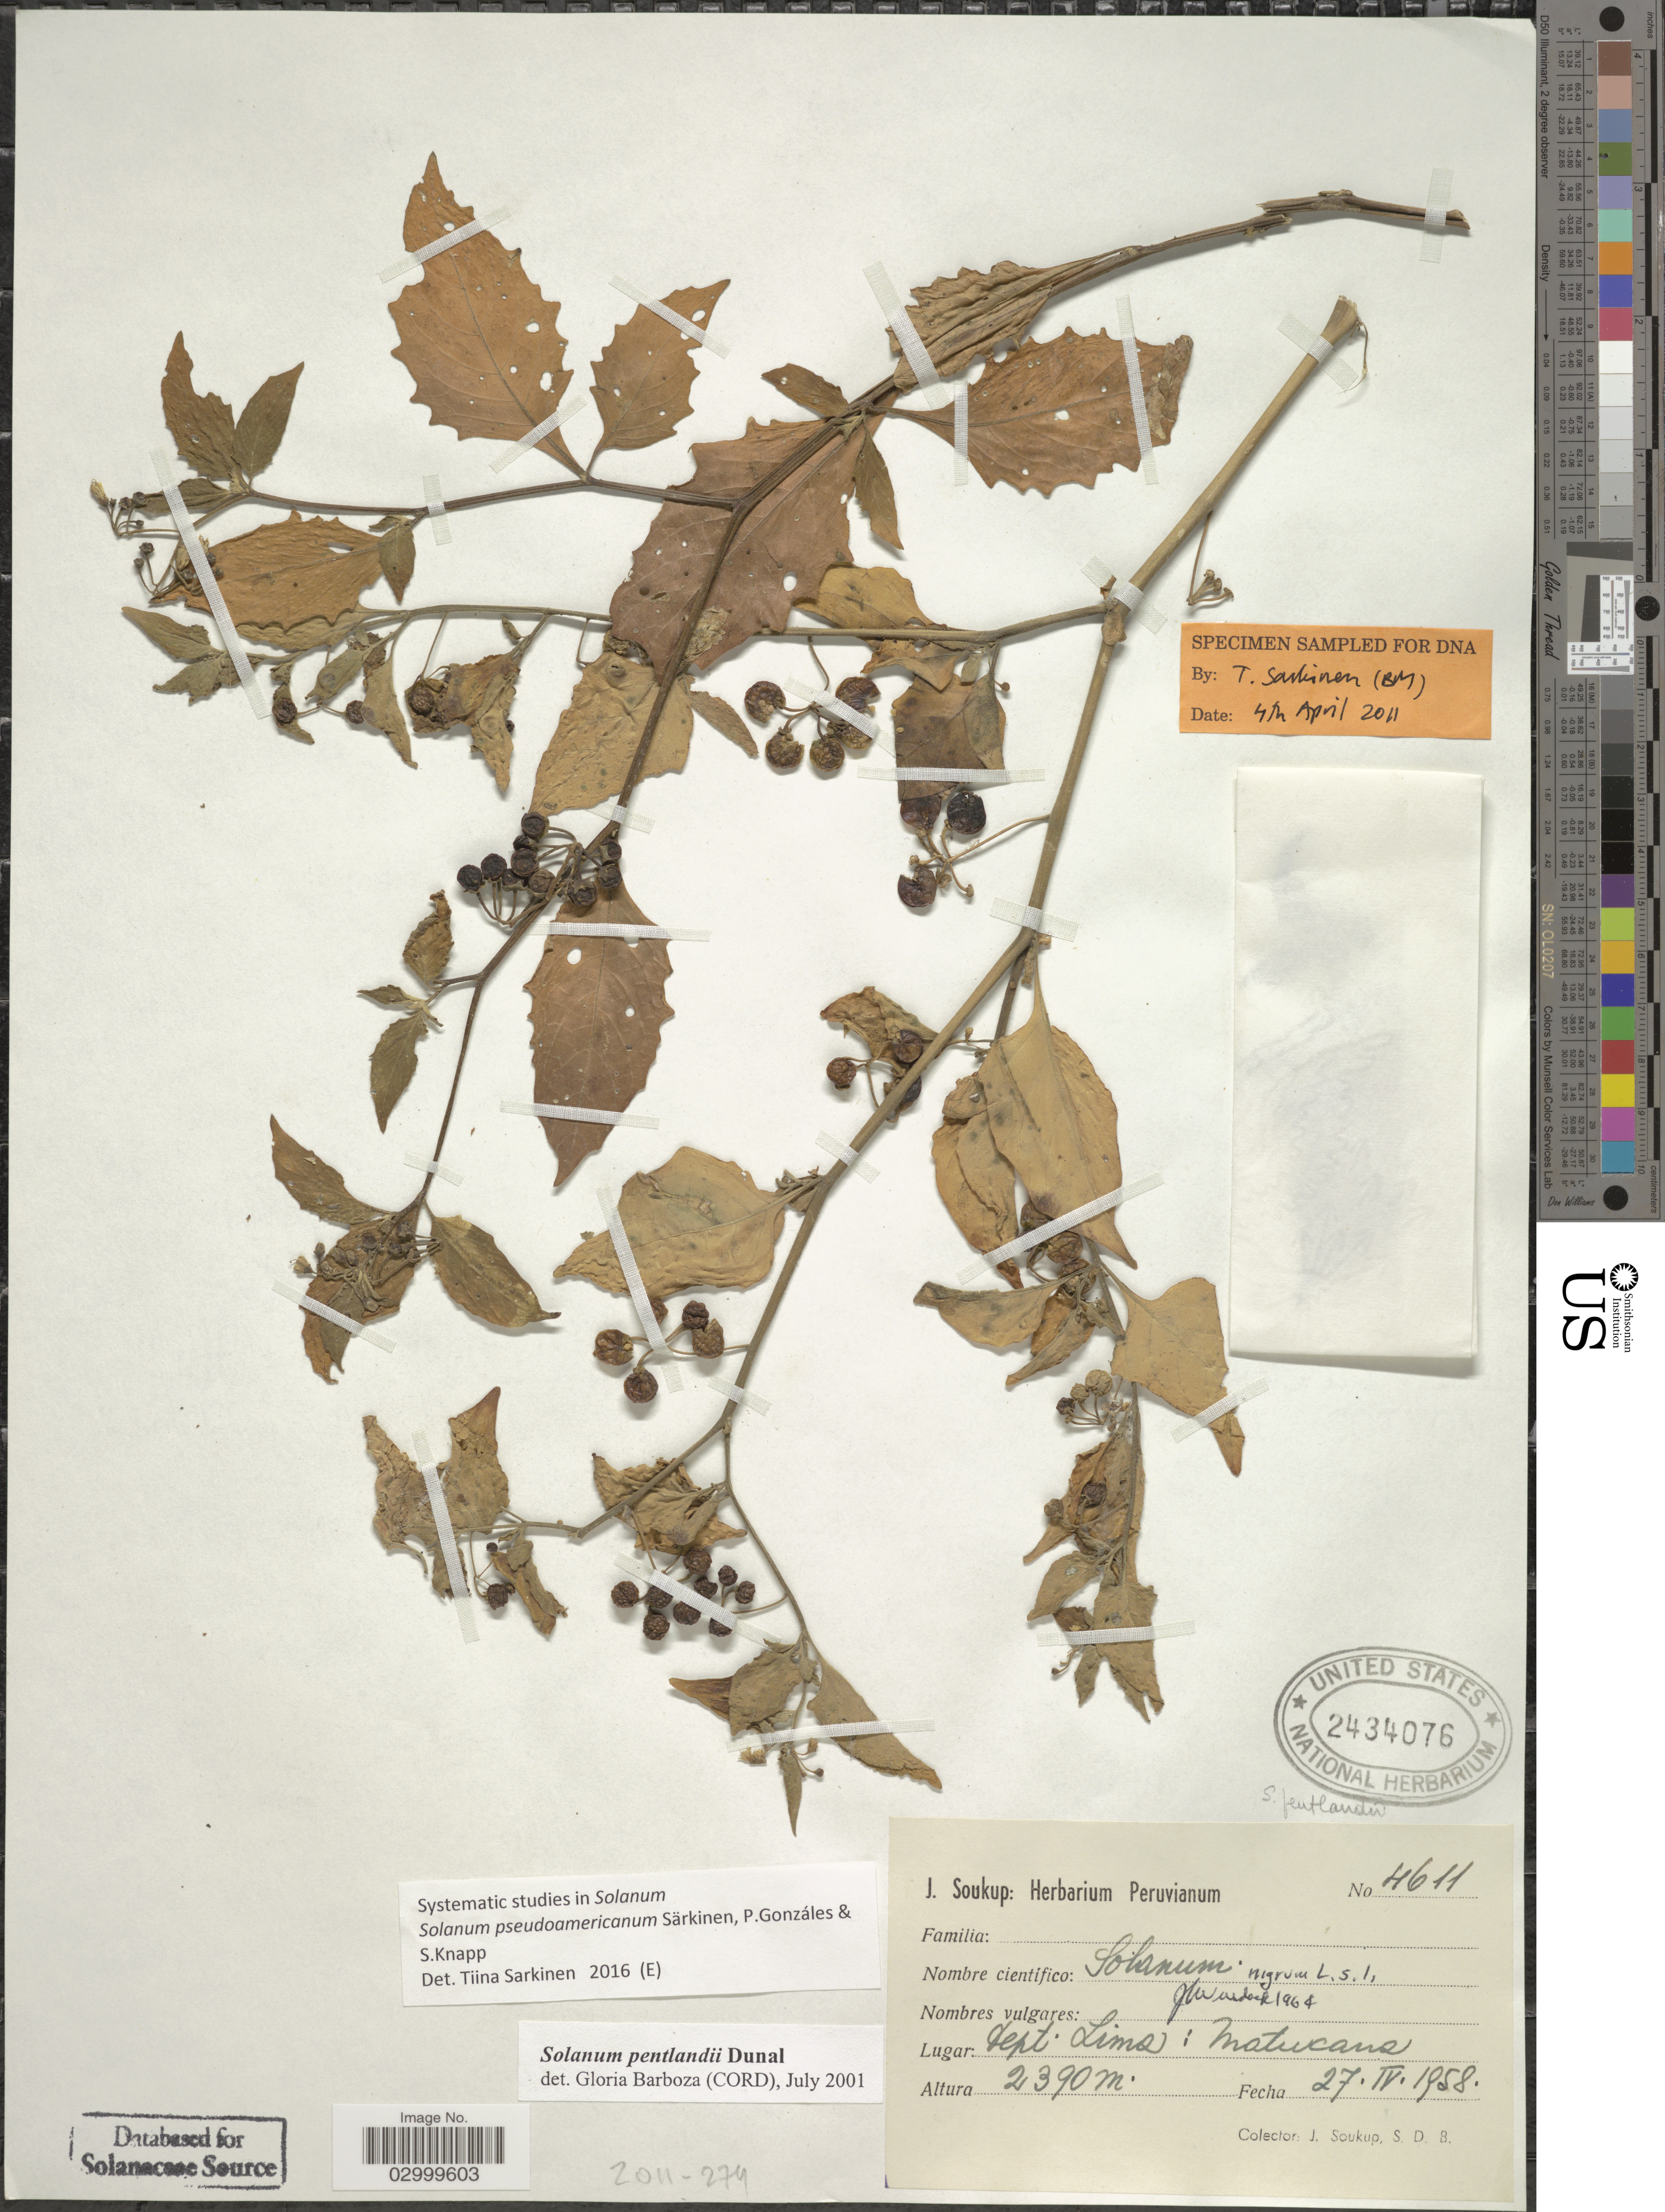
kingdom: Plantae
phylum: Tracheophyta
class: Magnoliopsida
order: Solanales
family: Solanaceae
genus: Solanum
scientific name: Solanum pseudoamericanum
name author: Särkinen et al.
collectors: J. Soukup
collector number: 4611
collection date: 1958-04-27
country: Peru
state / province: Lima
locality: Dept. Lima: Matucana.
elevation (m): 2390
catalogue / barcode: US 2434076